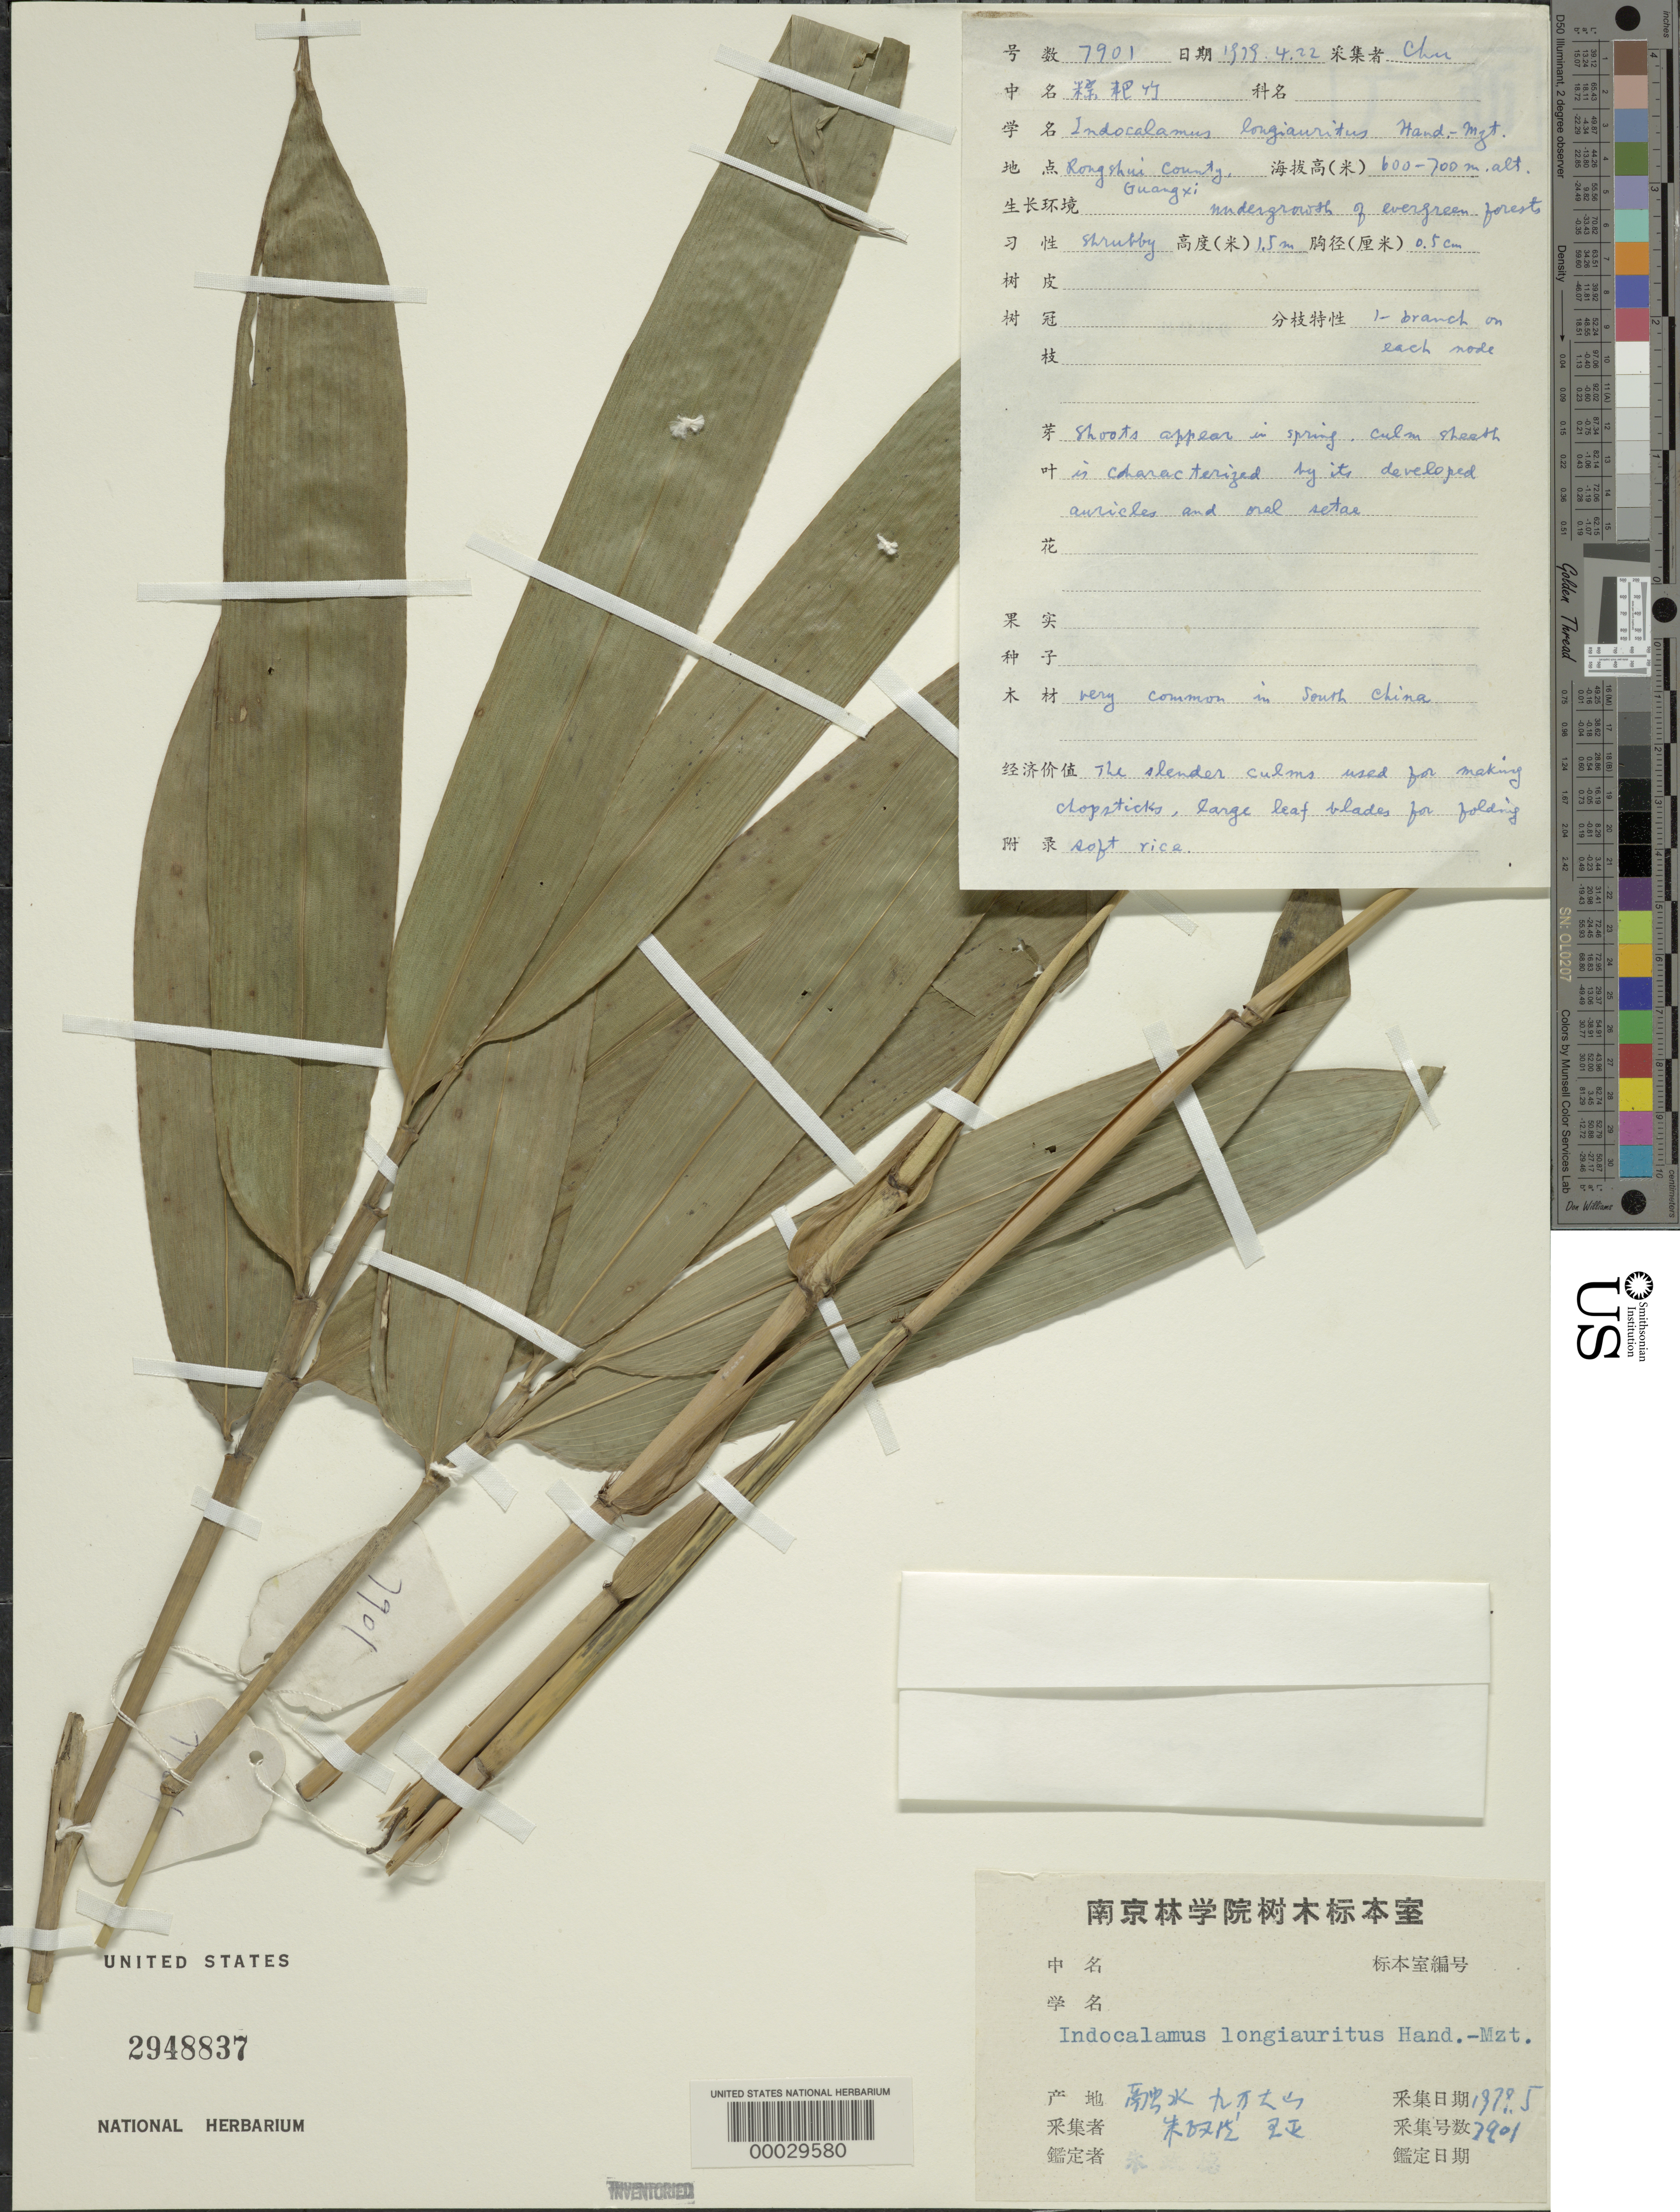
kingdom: Plantae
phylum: Tracheophyta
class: Liliopsida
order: Poales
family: Poaceae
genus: Indocalamus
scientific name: Indocalamus longiauritus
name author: Hand.-Mazz.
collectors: -- Chu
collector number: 7901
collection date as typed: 22 Apr 1979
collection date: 1979-04-22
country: China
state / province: Jiangxi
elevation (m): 600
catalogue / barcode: US 2948837